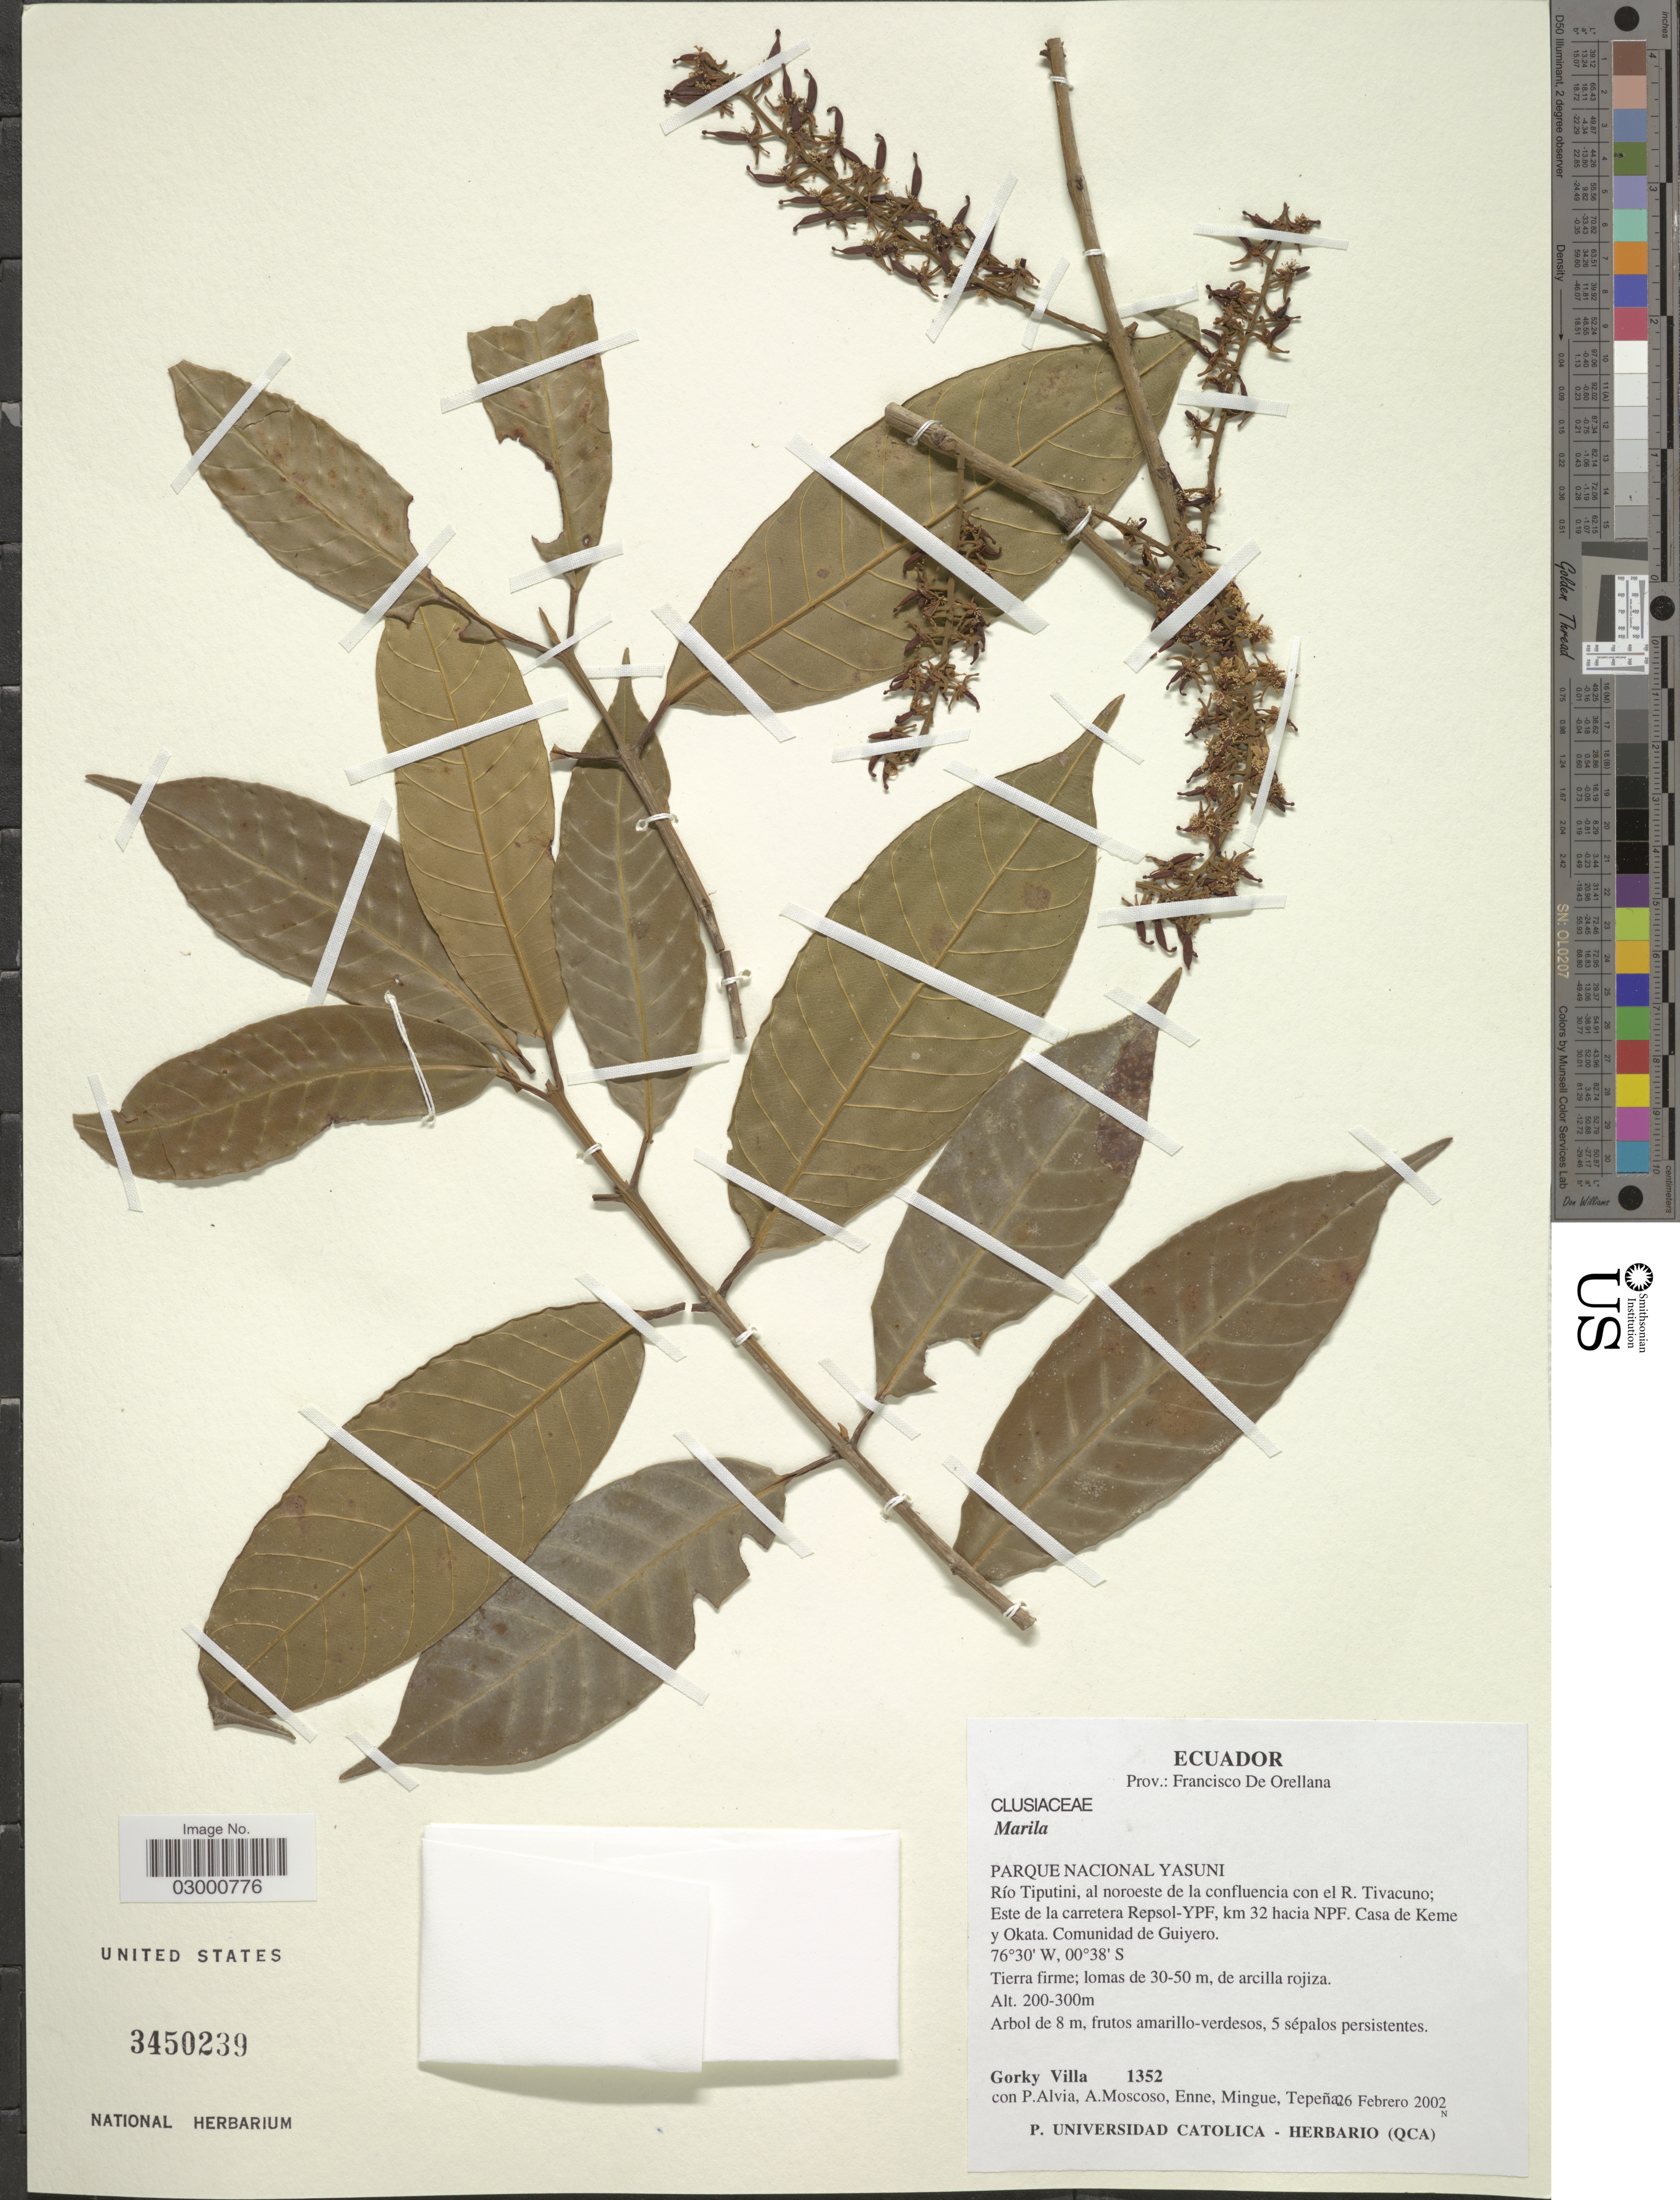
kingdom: Plantae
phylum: Tracheophyta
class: Magnoliopsida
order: Malpighiales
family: Calophyllaceae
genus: Marila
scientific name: Marila sp.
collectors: G. Villa, P. Alvia, A. Moscoso, Enne & et al.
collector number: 1352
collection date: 2002-02-26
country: Ecuador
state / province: Orellana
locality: Prov.: Francisco De Orellana. Parque Nacional Yasuni. Río Tiputini, al noroeste de la confluencia con el R. Tivacuno; Este de la carretera Repsol-YPF, km 32 hacia NPF. Casa de Keme y Okata. Comunidad de Guiyero.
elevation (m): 200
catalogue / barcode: US 3450239